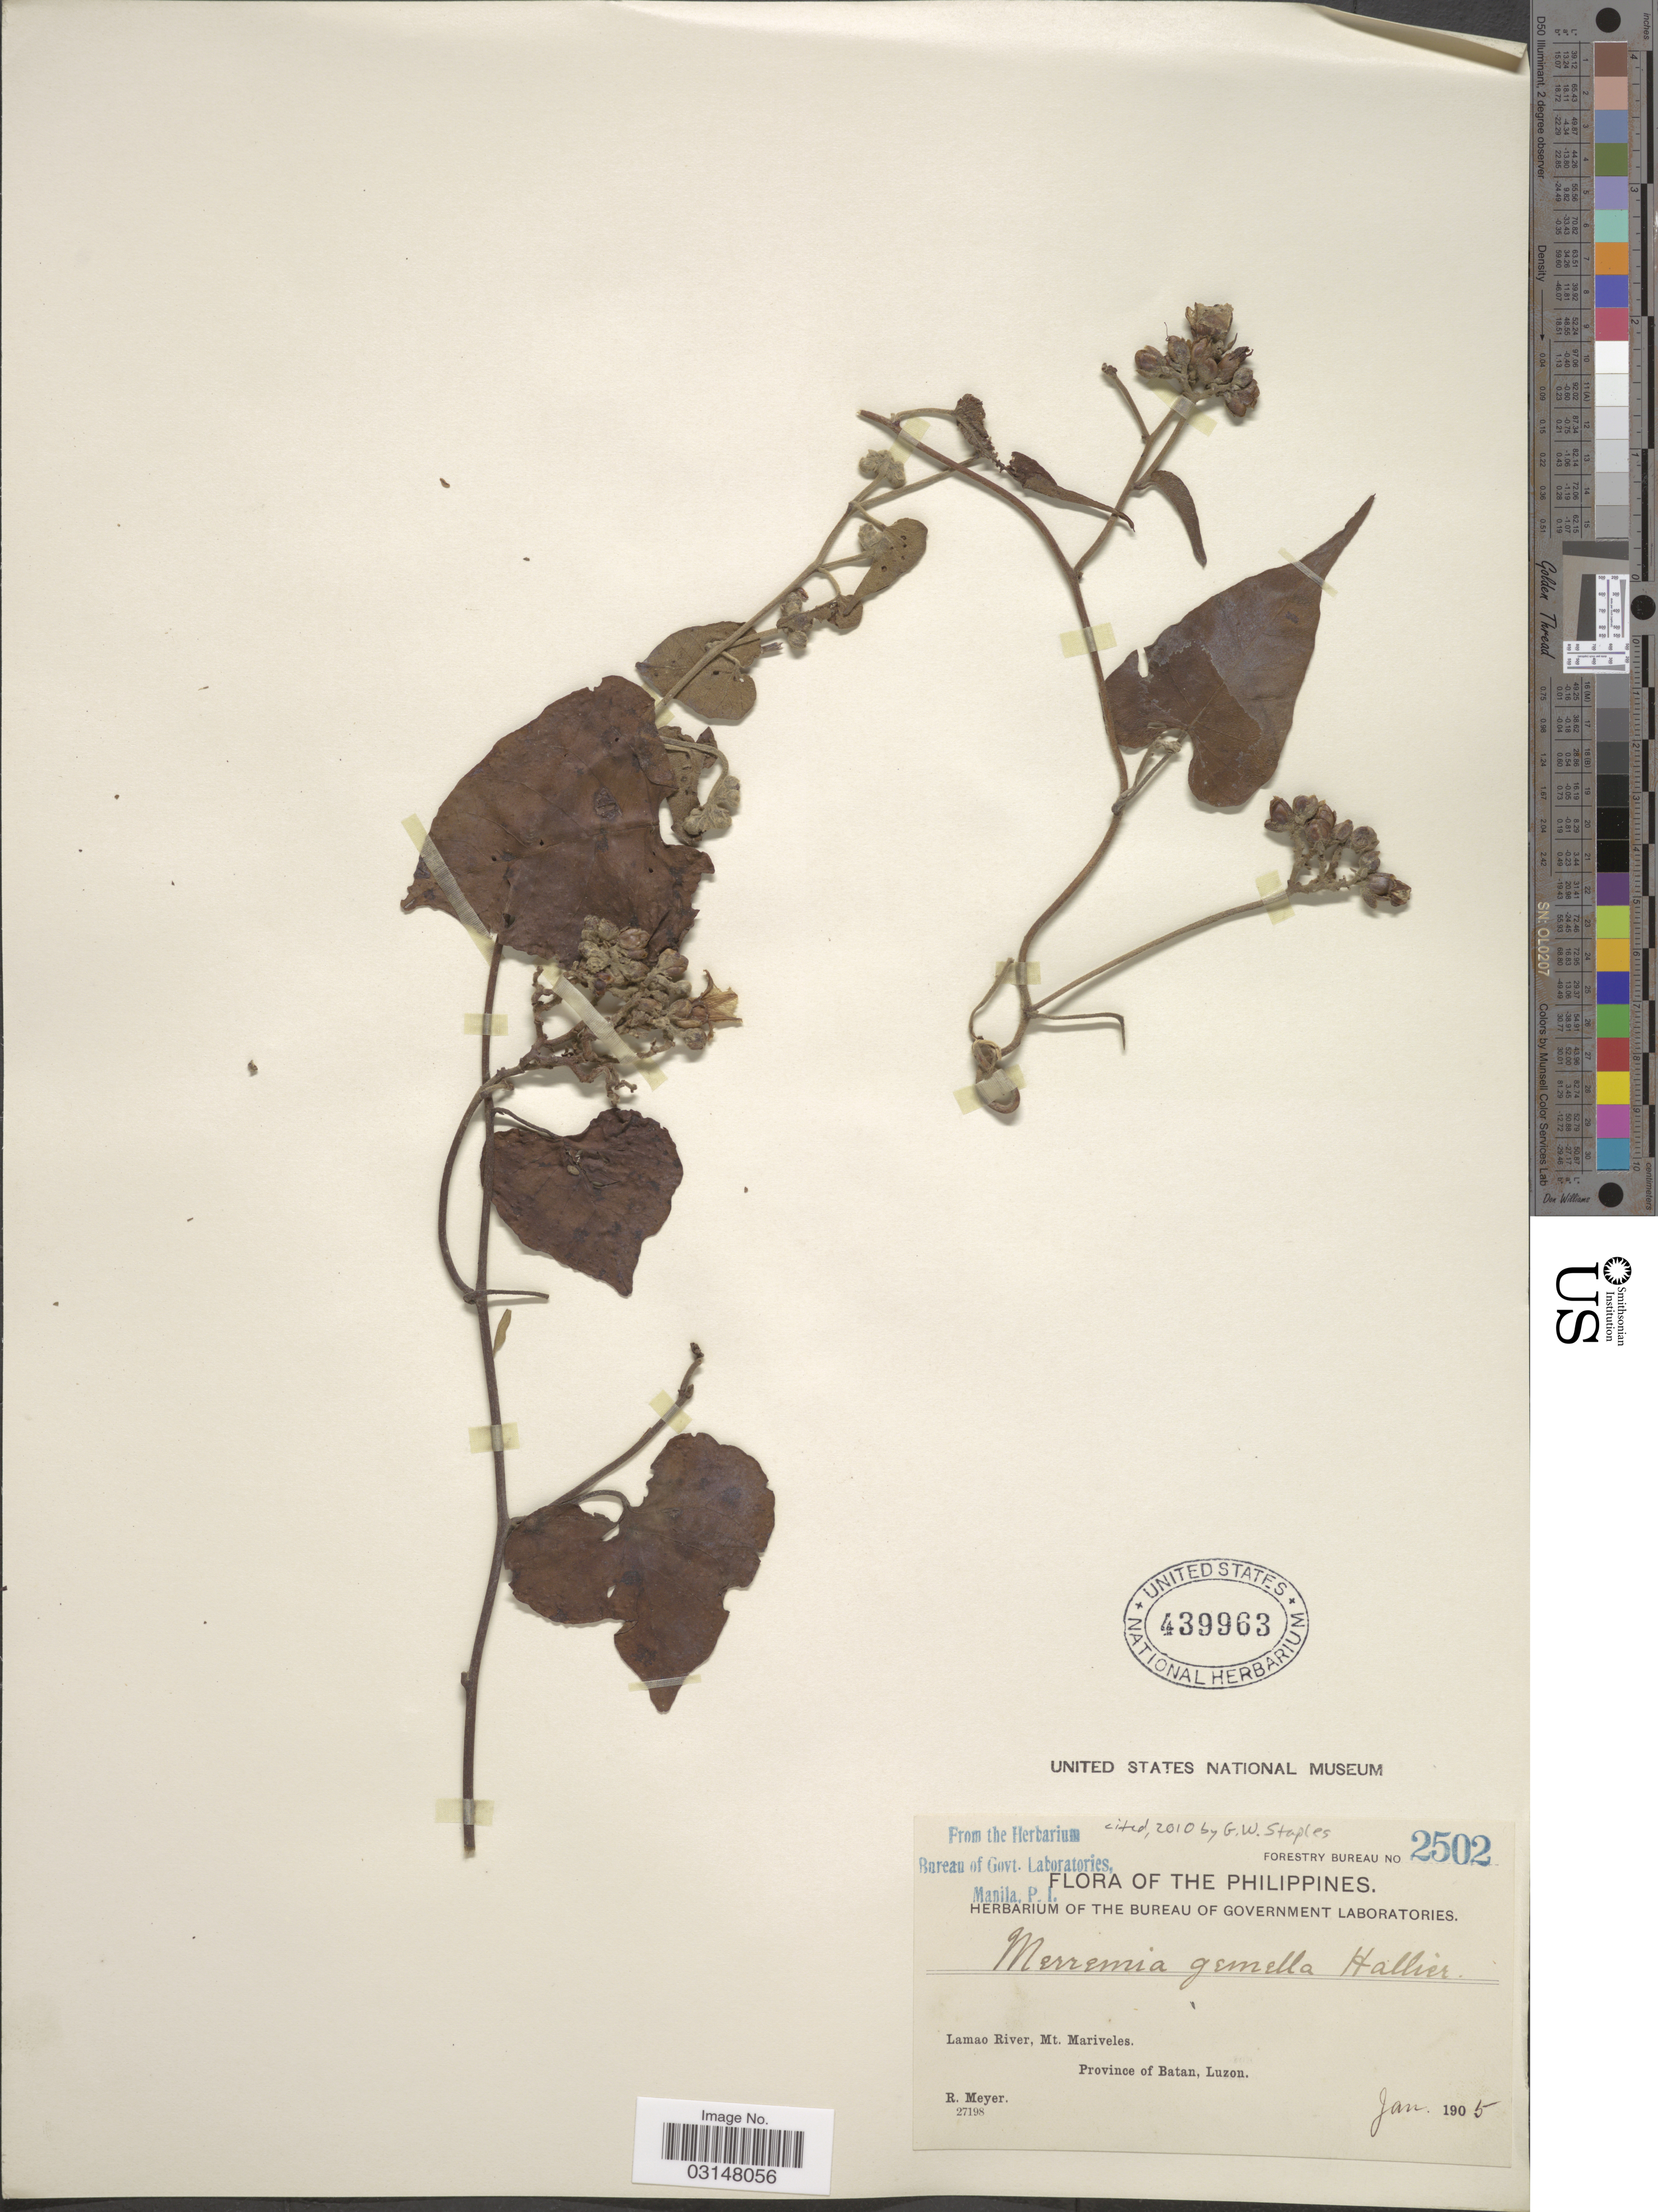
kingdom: Plantae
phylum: Tracheophyta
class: Magnoliopsida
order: Solanales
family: Convolvulaceae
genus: Merremia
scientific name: Merremia gemella var. gemella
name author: (Burm. f.) Hallier f.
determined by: Strong, Mark T., (BOT), Smithsonian Institution - National Museum of Natural History (UNITED STATES)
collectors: R. Meyer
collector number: Forestry Bureau 2502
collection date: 1905-01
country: Philippines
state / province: Cagayan Valley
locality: Lamao River, Mt. Mariveles. Province of Batan, Luzon.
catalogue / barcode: US 439963